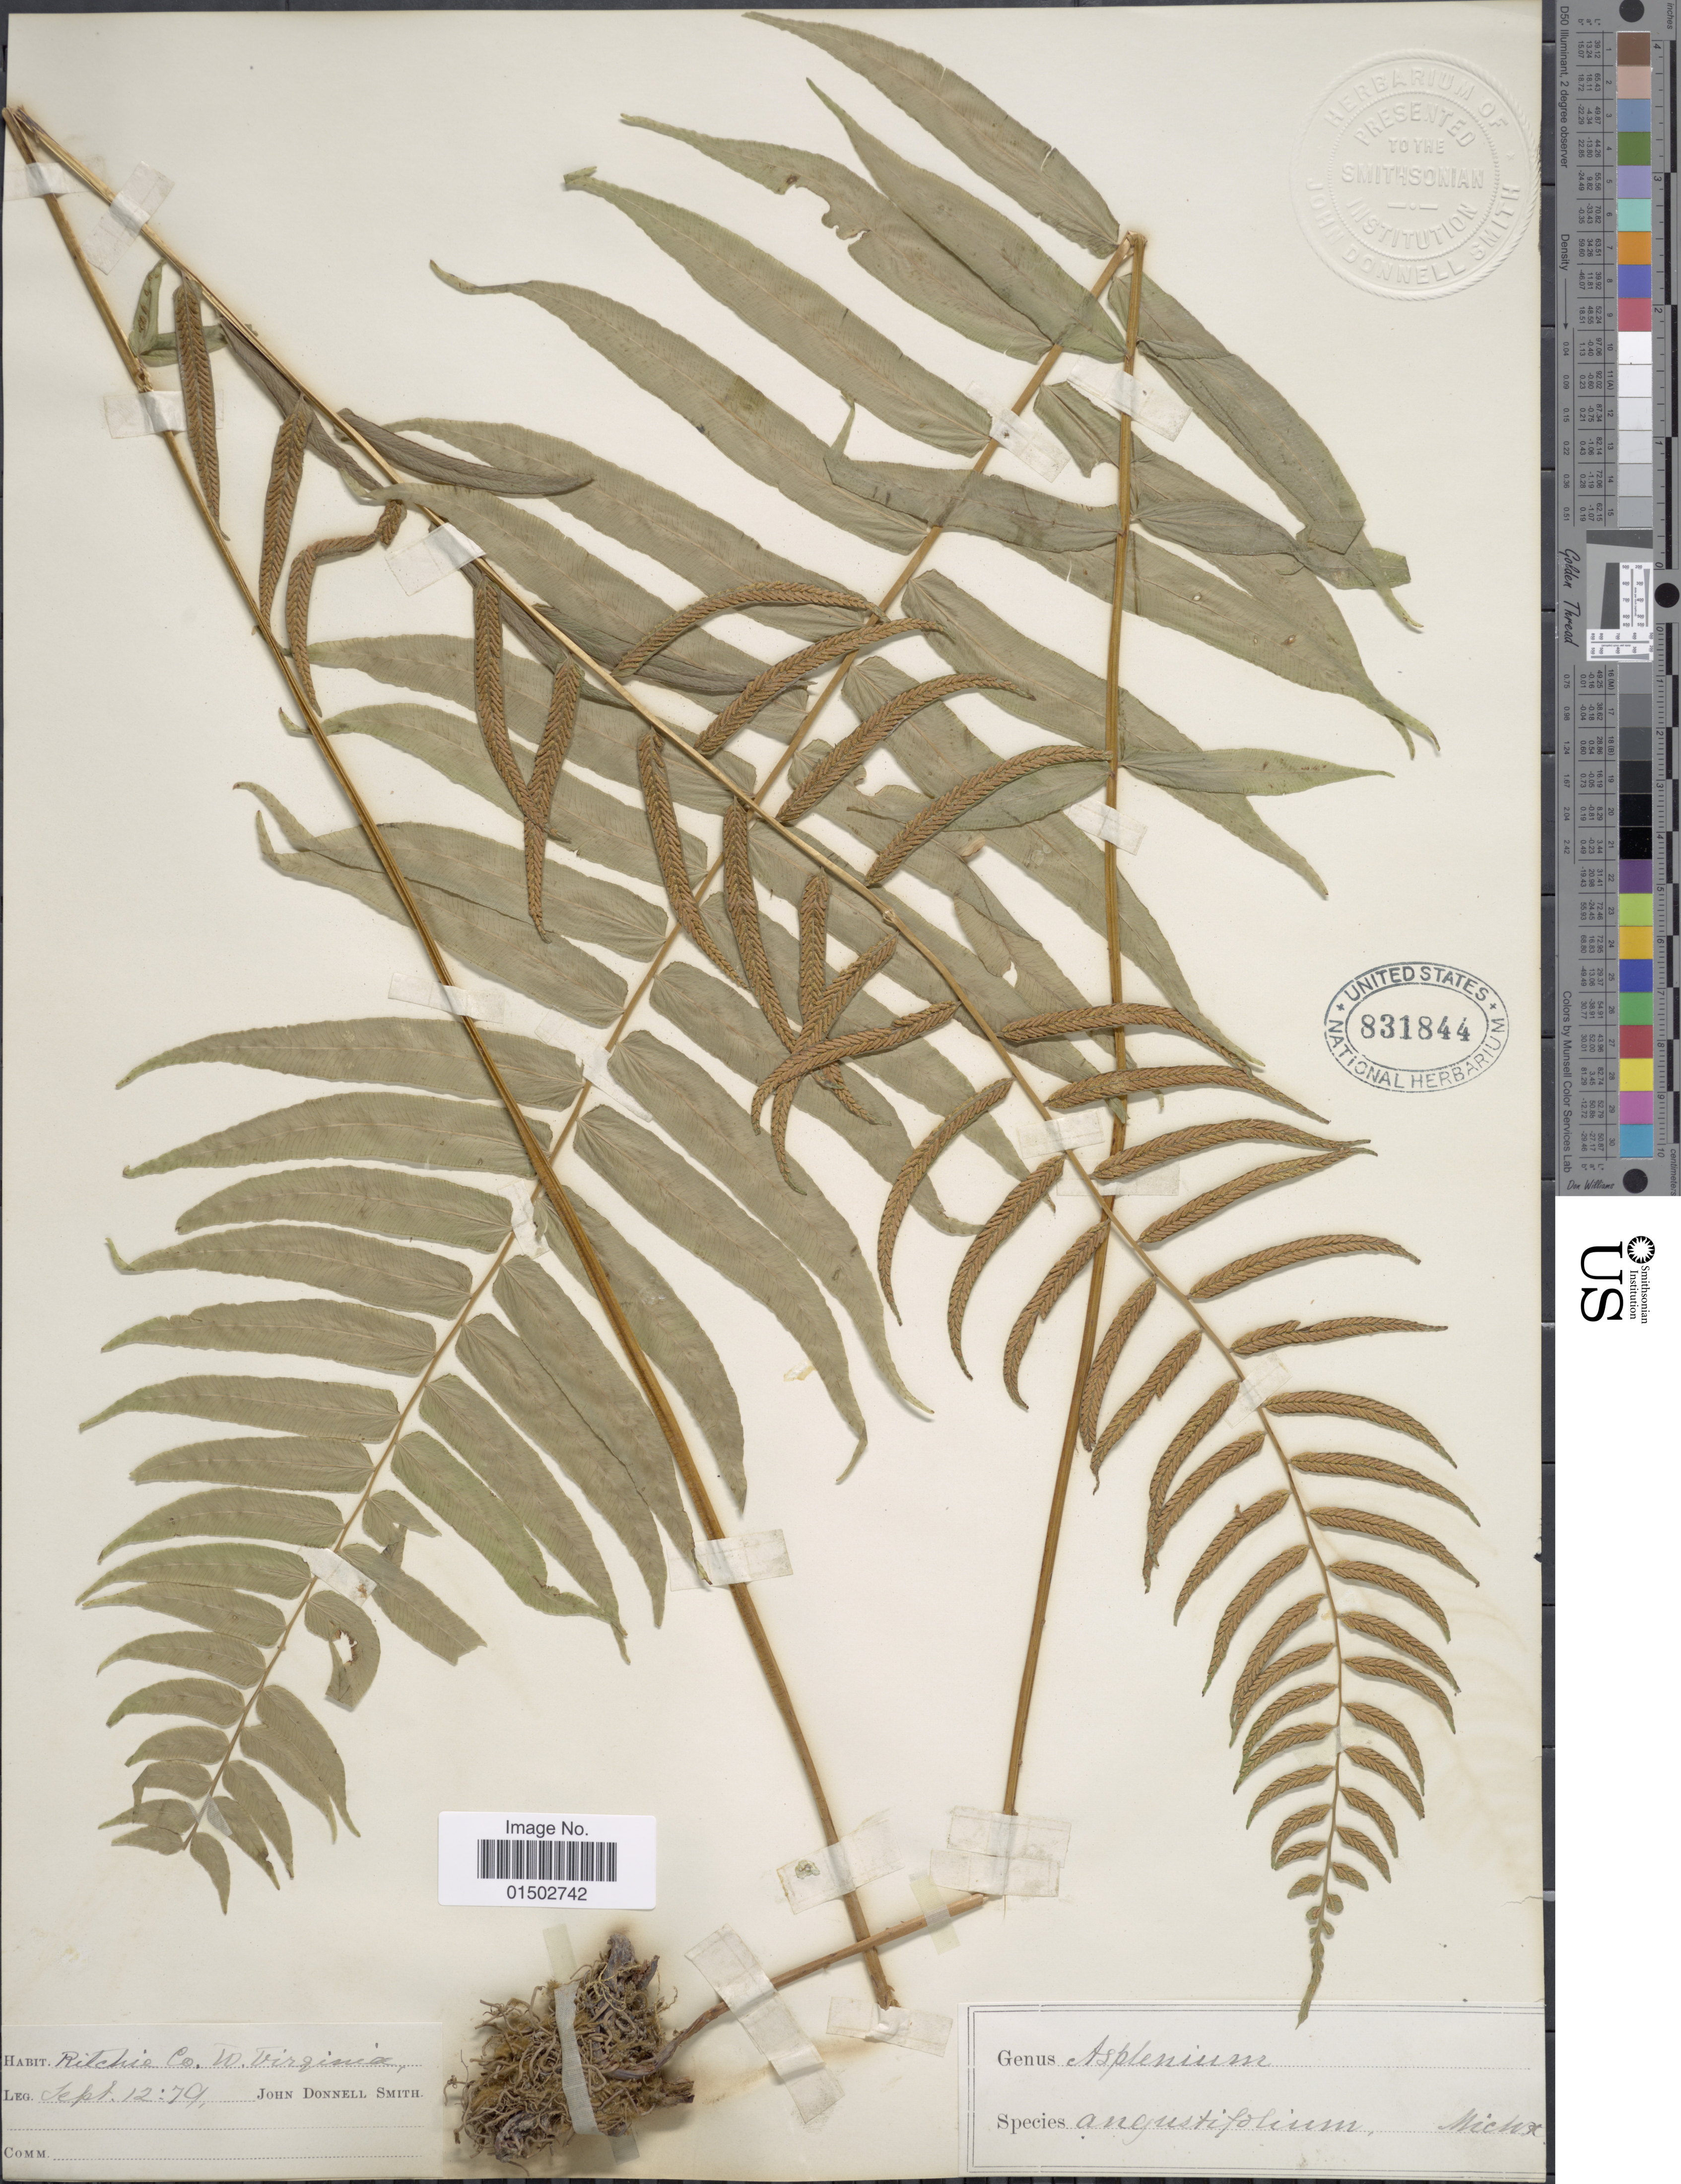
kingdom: Plantae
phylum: Tracheophyta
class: Polypodiopsida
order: Polypodiales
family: Diplaziopsidaceae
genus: Homalosorus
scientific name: Homalosorus pycnocarpos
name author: (Spreng.) Pic. Serm.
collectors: J. Donnell Smith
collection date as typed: Transcribed d/m/y: 12/9/79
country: United States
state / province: West Virginia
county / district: Ritchie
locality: Ritchie Co.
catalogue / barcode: US 831844